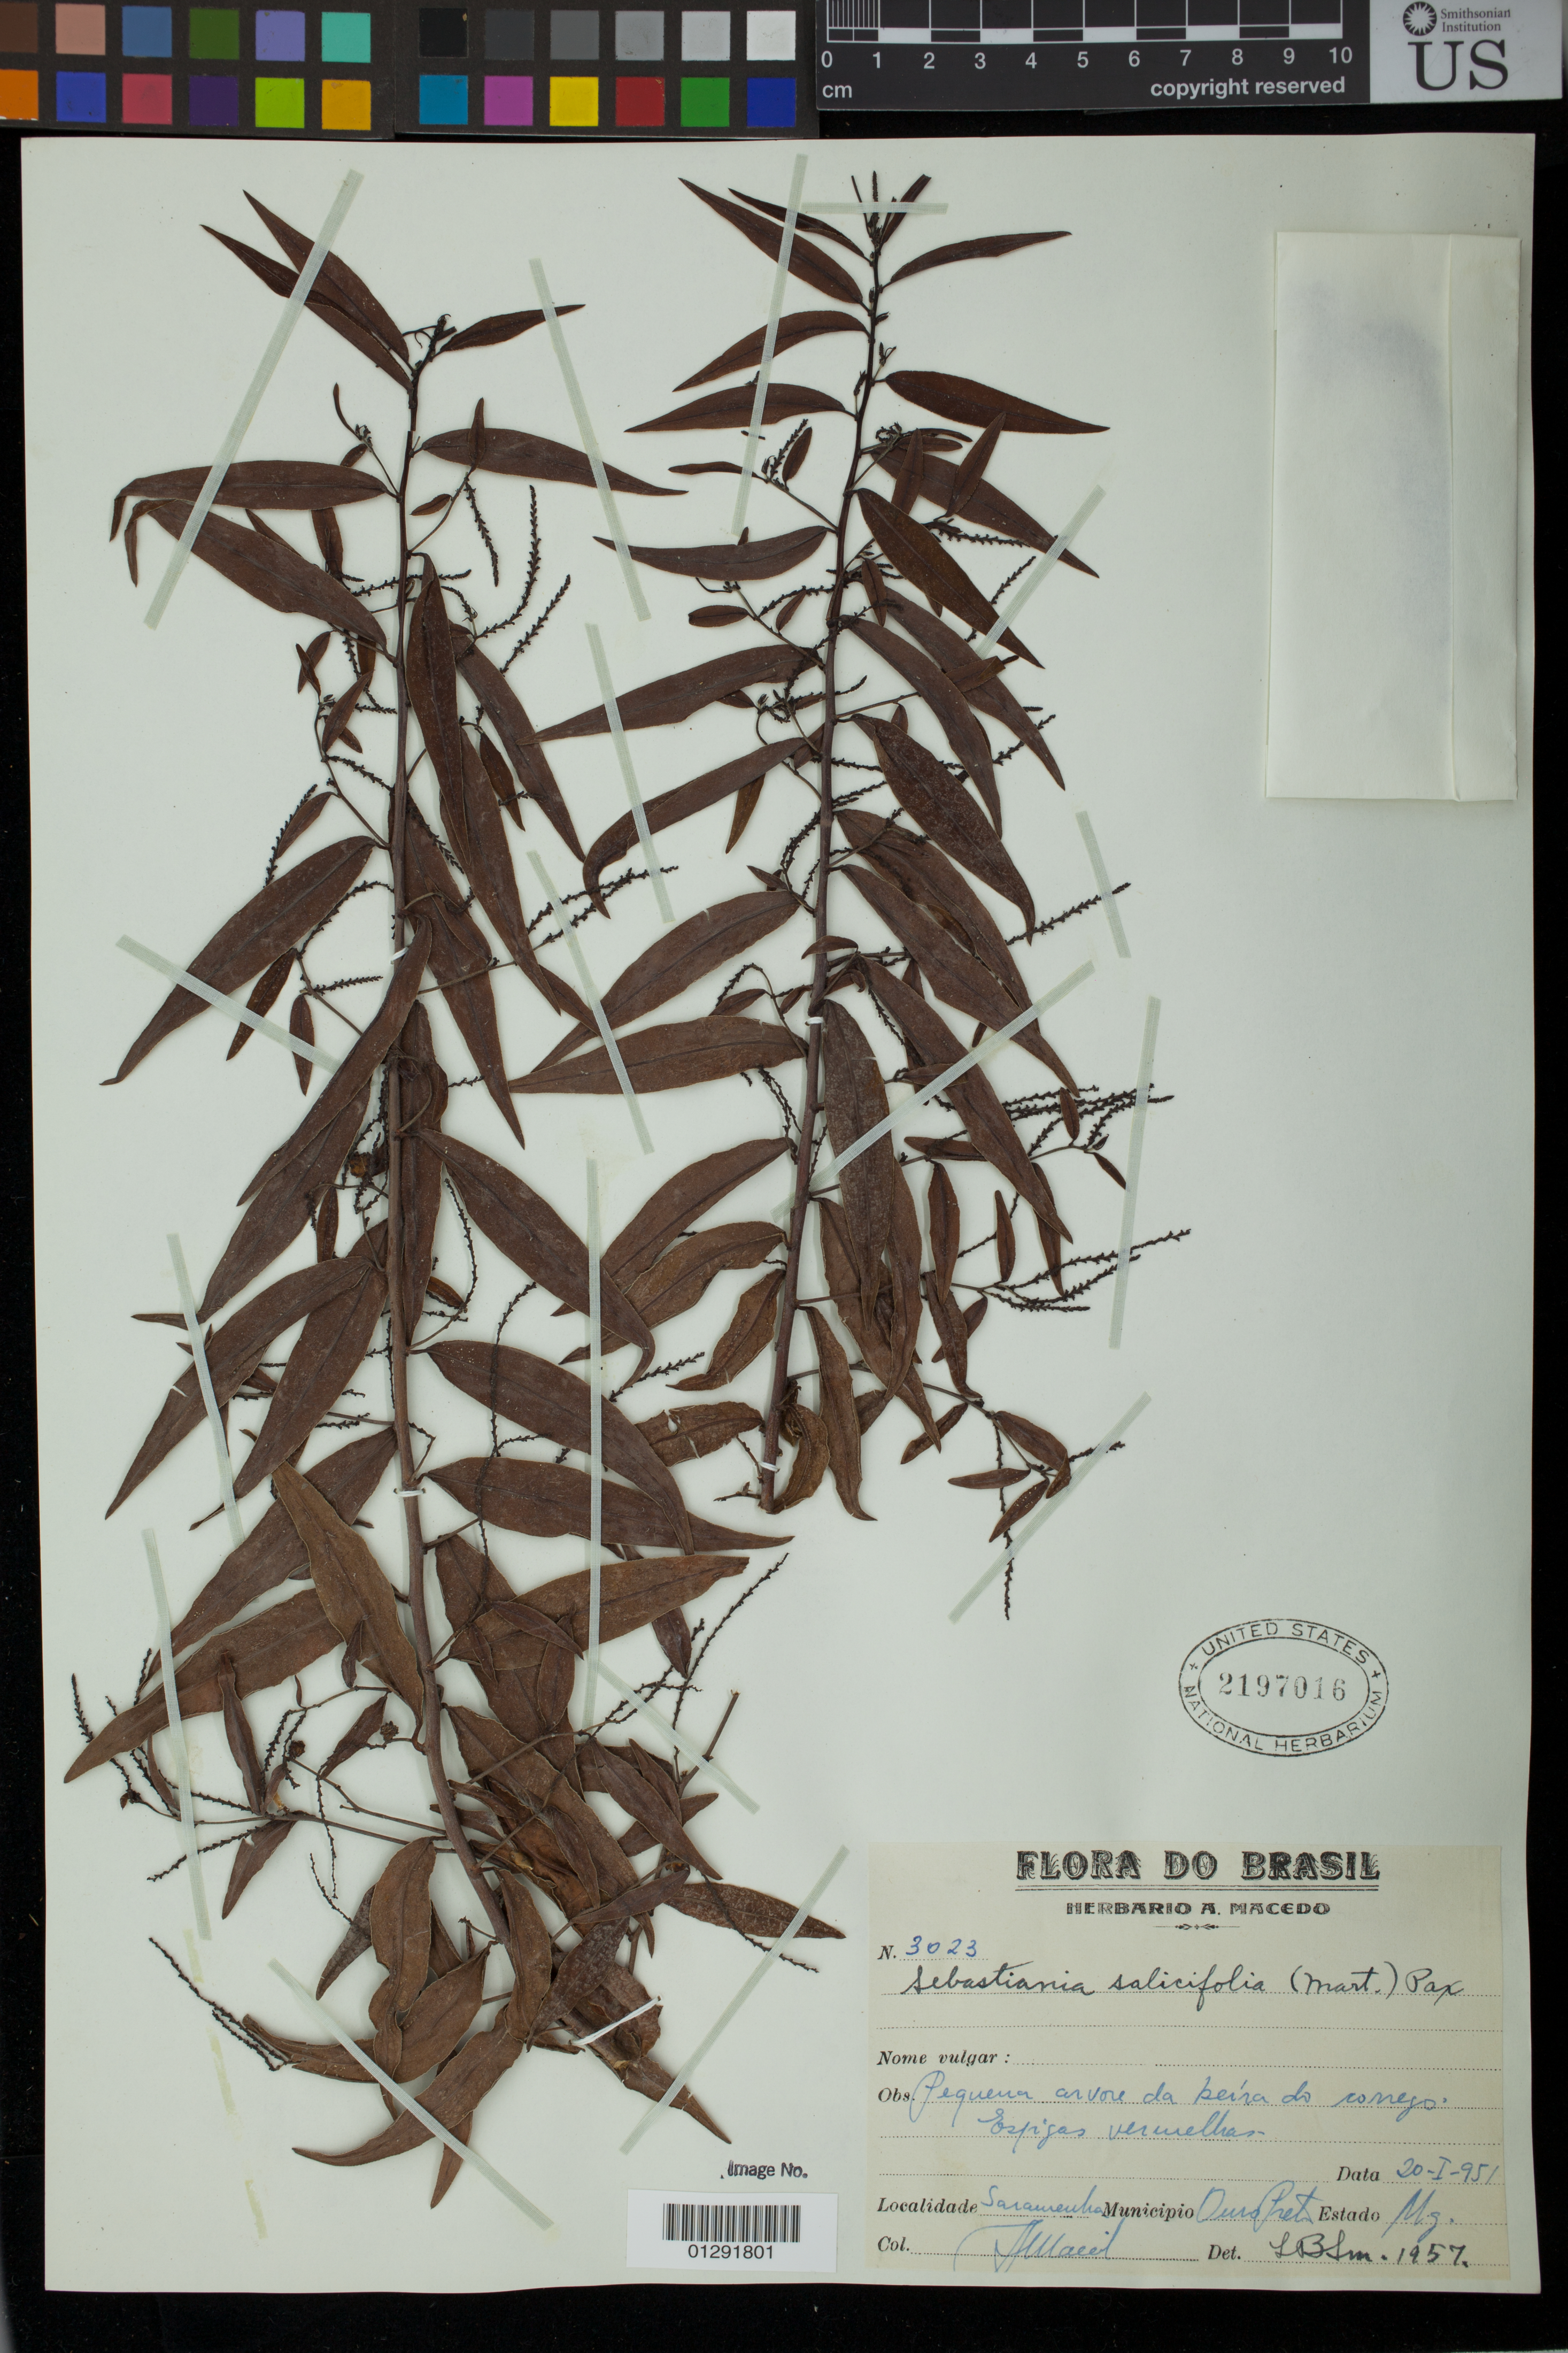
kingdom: Plantae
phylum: Tracheophyta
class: Magnoliopsida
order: Malpighiales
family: Euphorbiaceae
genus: Sebastiania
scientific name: Sebastiania salicifolia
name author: (Mart.) Pax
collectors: A. Maciel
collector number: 3023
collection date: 1951-01-20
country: Brazil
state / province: Minas Gerais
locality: Saramenha. Ouro Preto.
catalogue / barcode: US 2197016